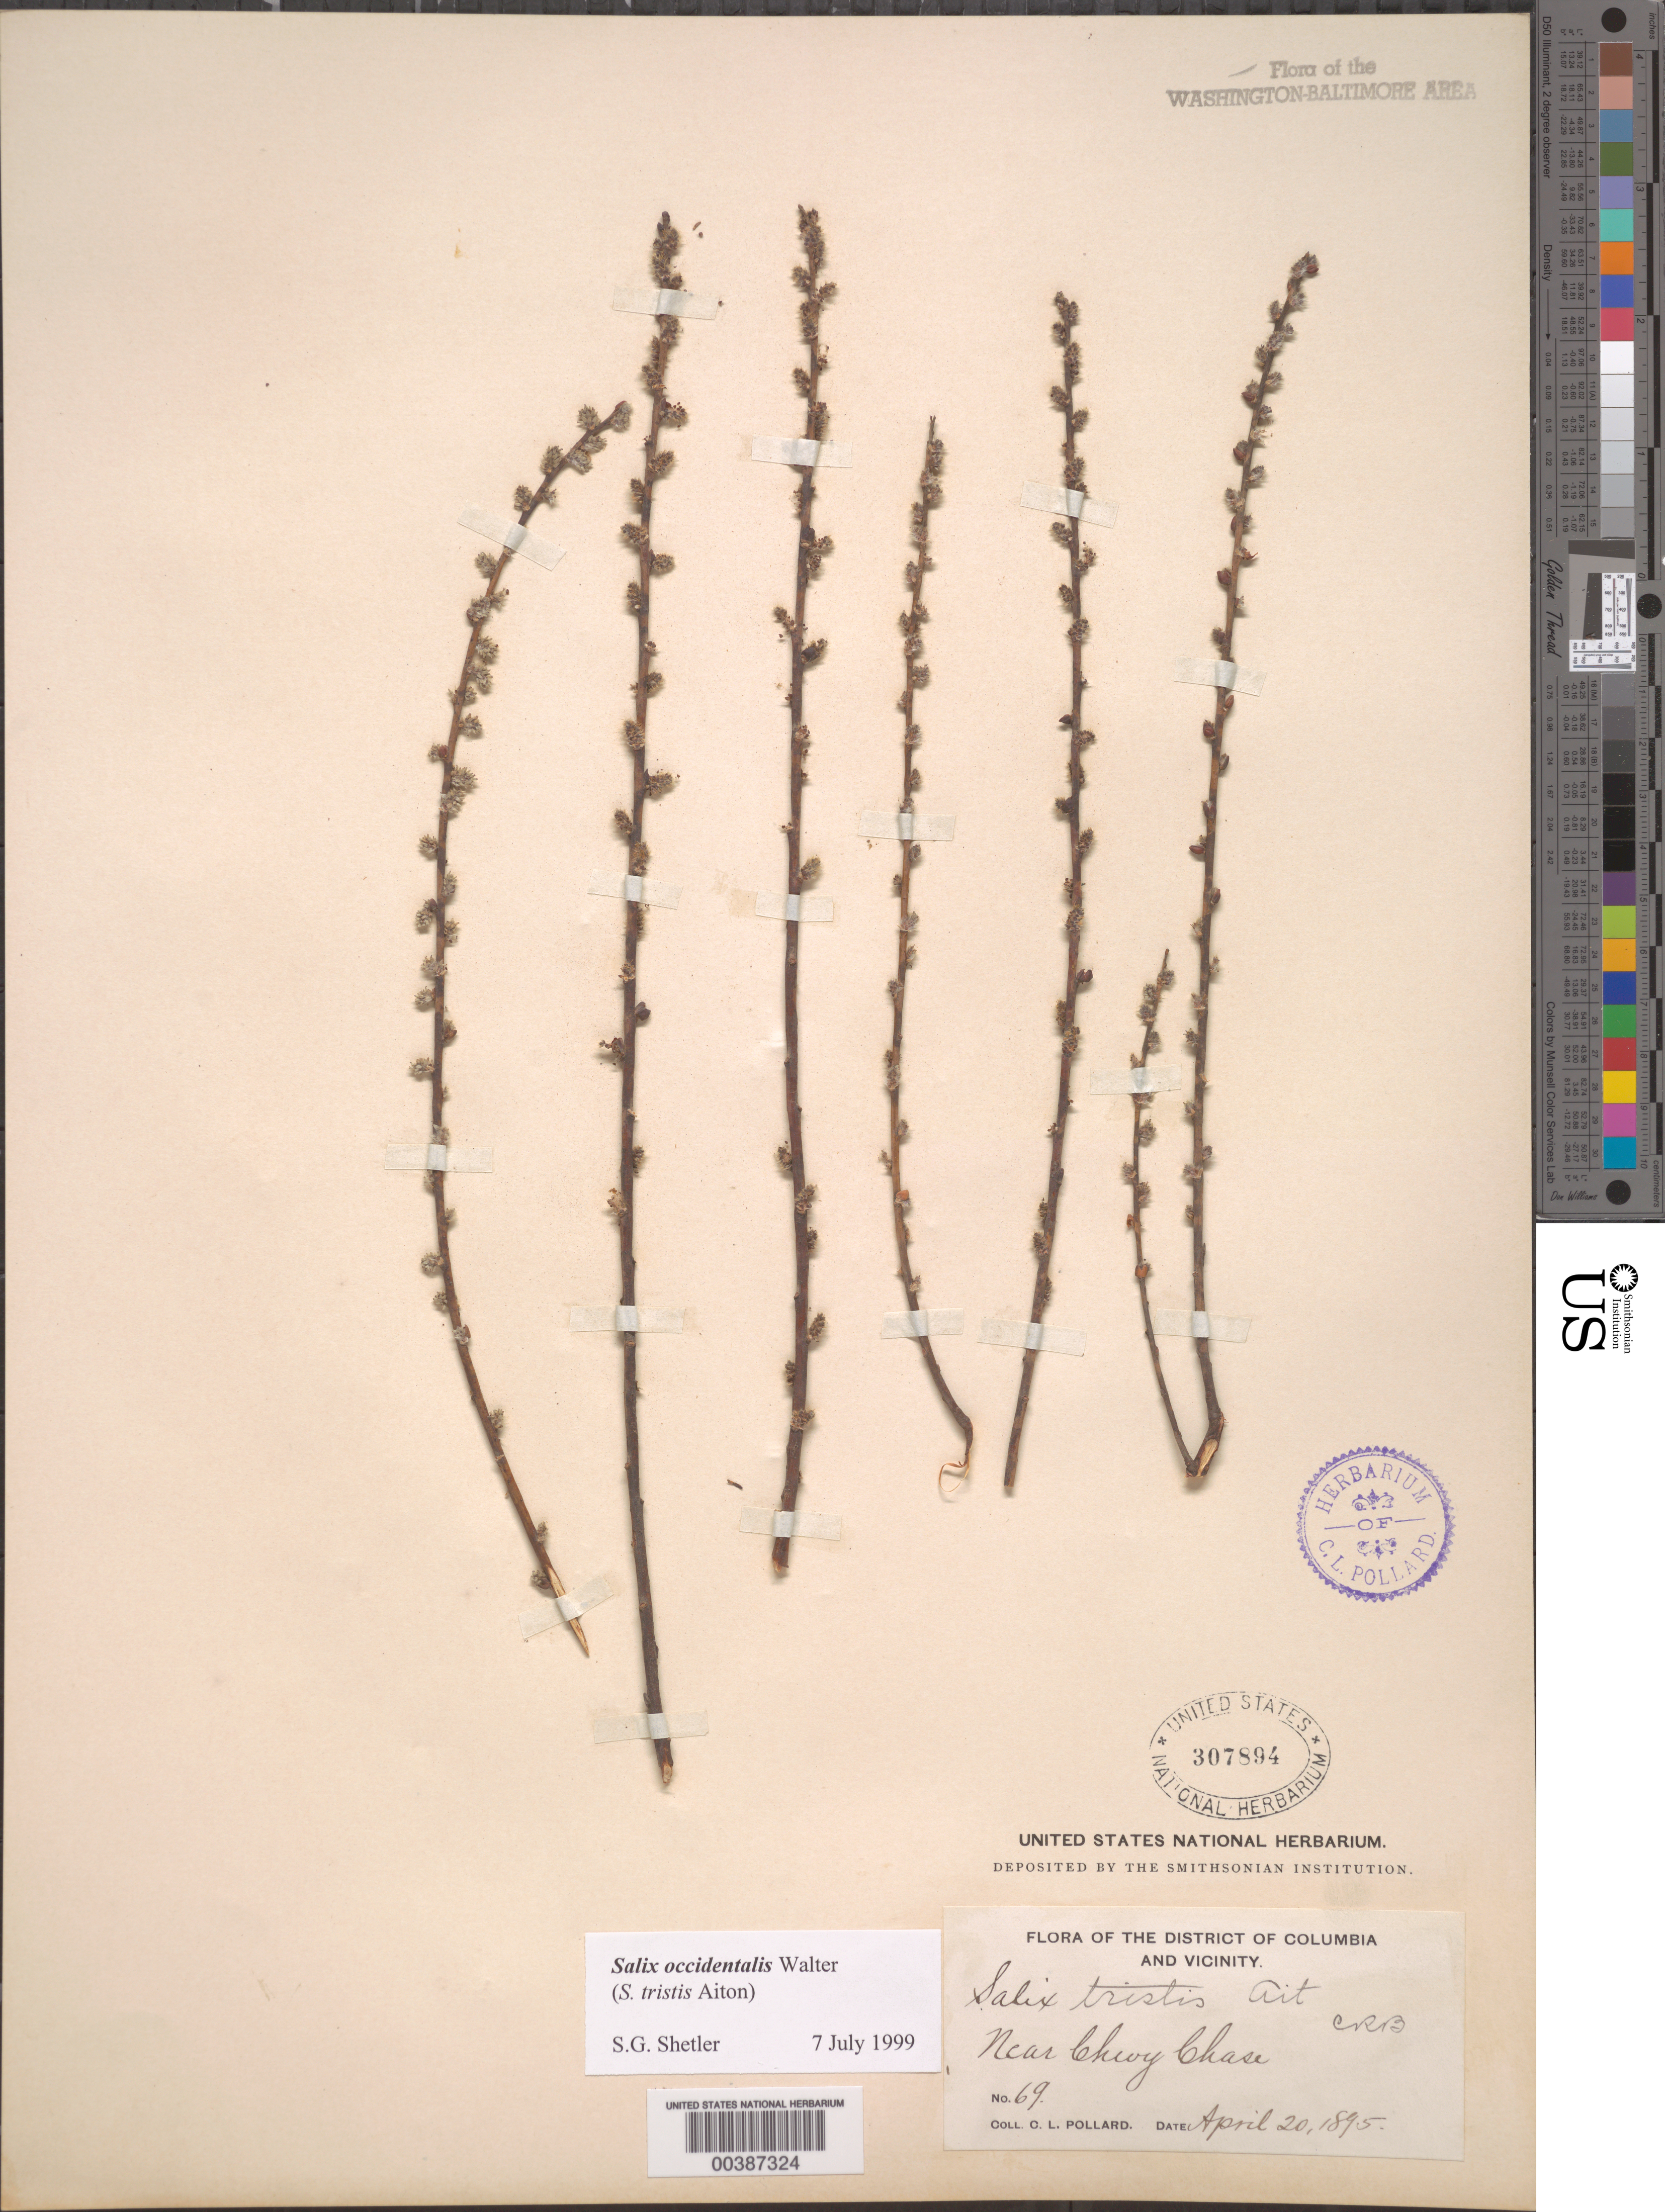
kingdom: Plantae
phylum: Tracheophyta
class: Magnoliopsida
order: Malpighiales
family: Salicaceae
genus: Salix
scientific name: Salix occidentalis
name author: Walter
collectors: C. L. Pollard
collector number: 69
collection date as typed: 20 Apr 1895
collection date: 1895-04-20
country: United States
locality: Chevy Chase vicinity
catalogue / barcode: US 307894